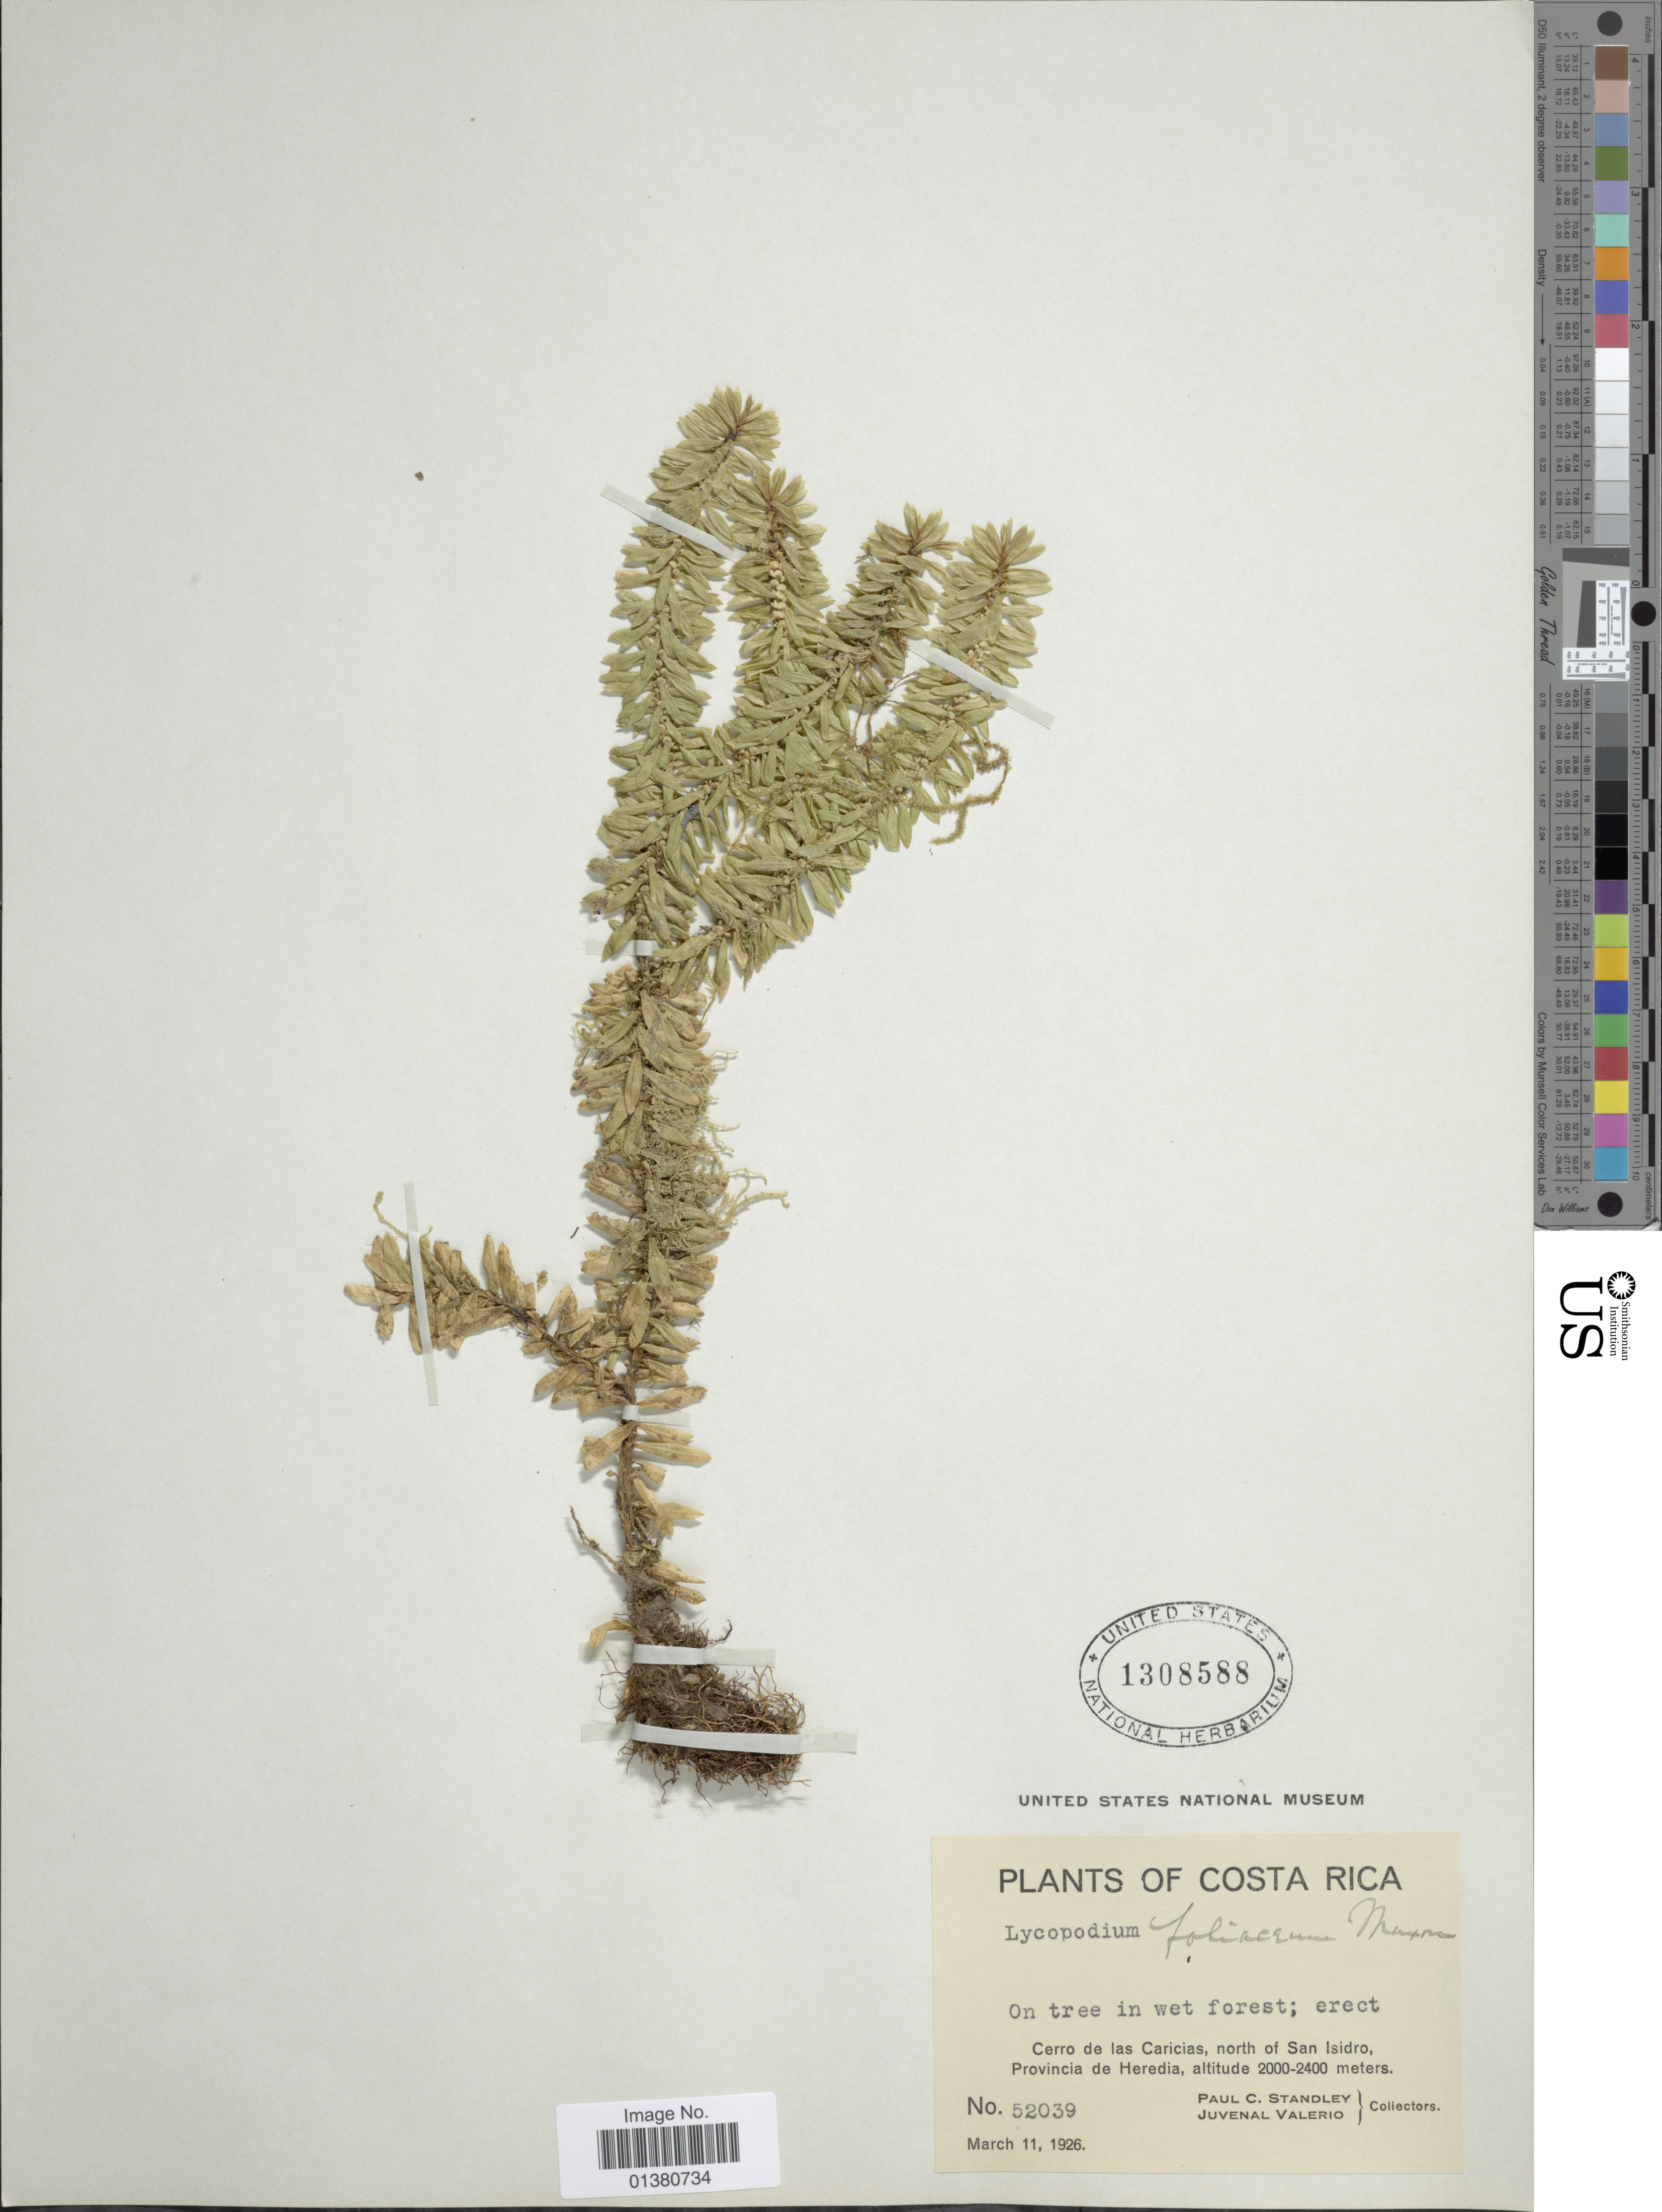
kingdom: Plantae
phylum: Tracheophyta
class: Lycopodiopsida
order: Lycopodiales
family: Lycopodiaceae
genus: Phlegmariurus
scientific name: Phlegmariurus foliaceus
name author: (Maxon) B. Øllg.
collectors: P. C. Standley & J. Valerio R.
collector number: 52039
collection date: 1926-03-11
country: Costa Rica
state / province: Heredia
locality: Cerro de las Caricias, north of San Isidro, Provincia de Heredia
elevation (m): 2000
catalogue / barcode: US 1308588